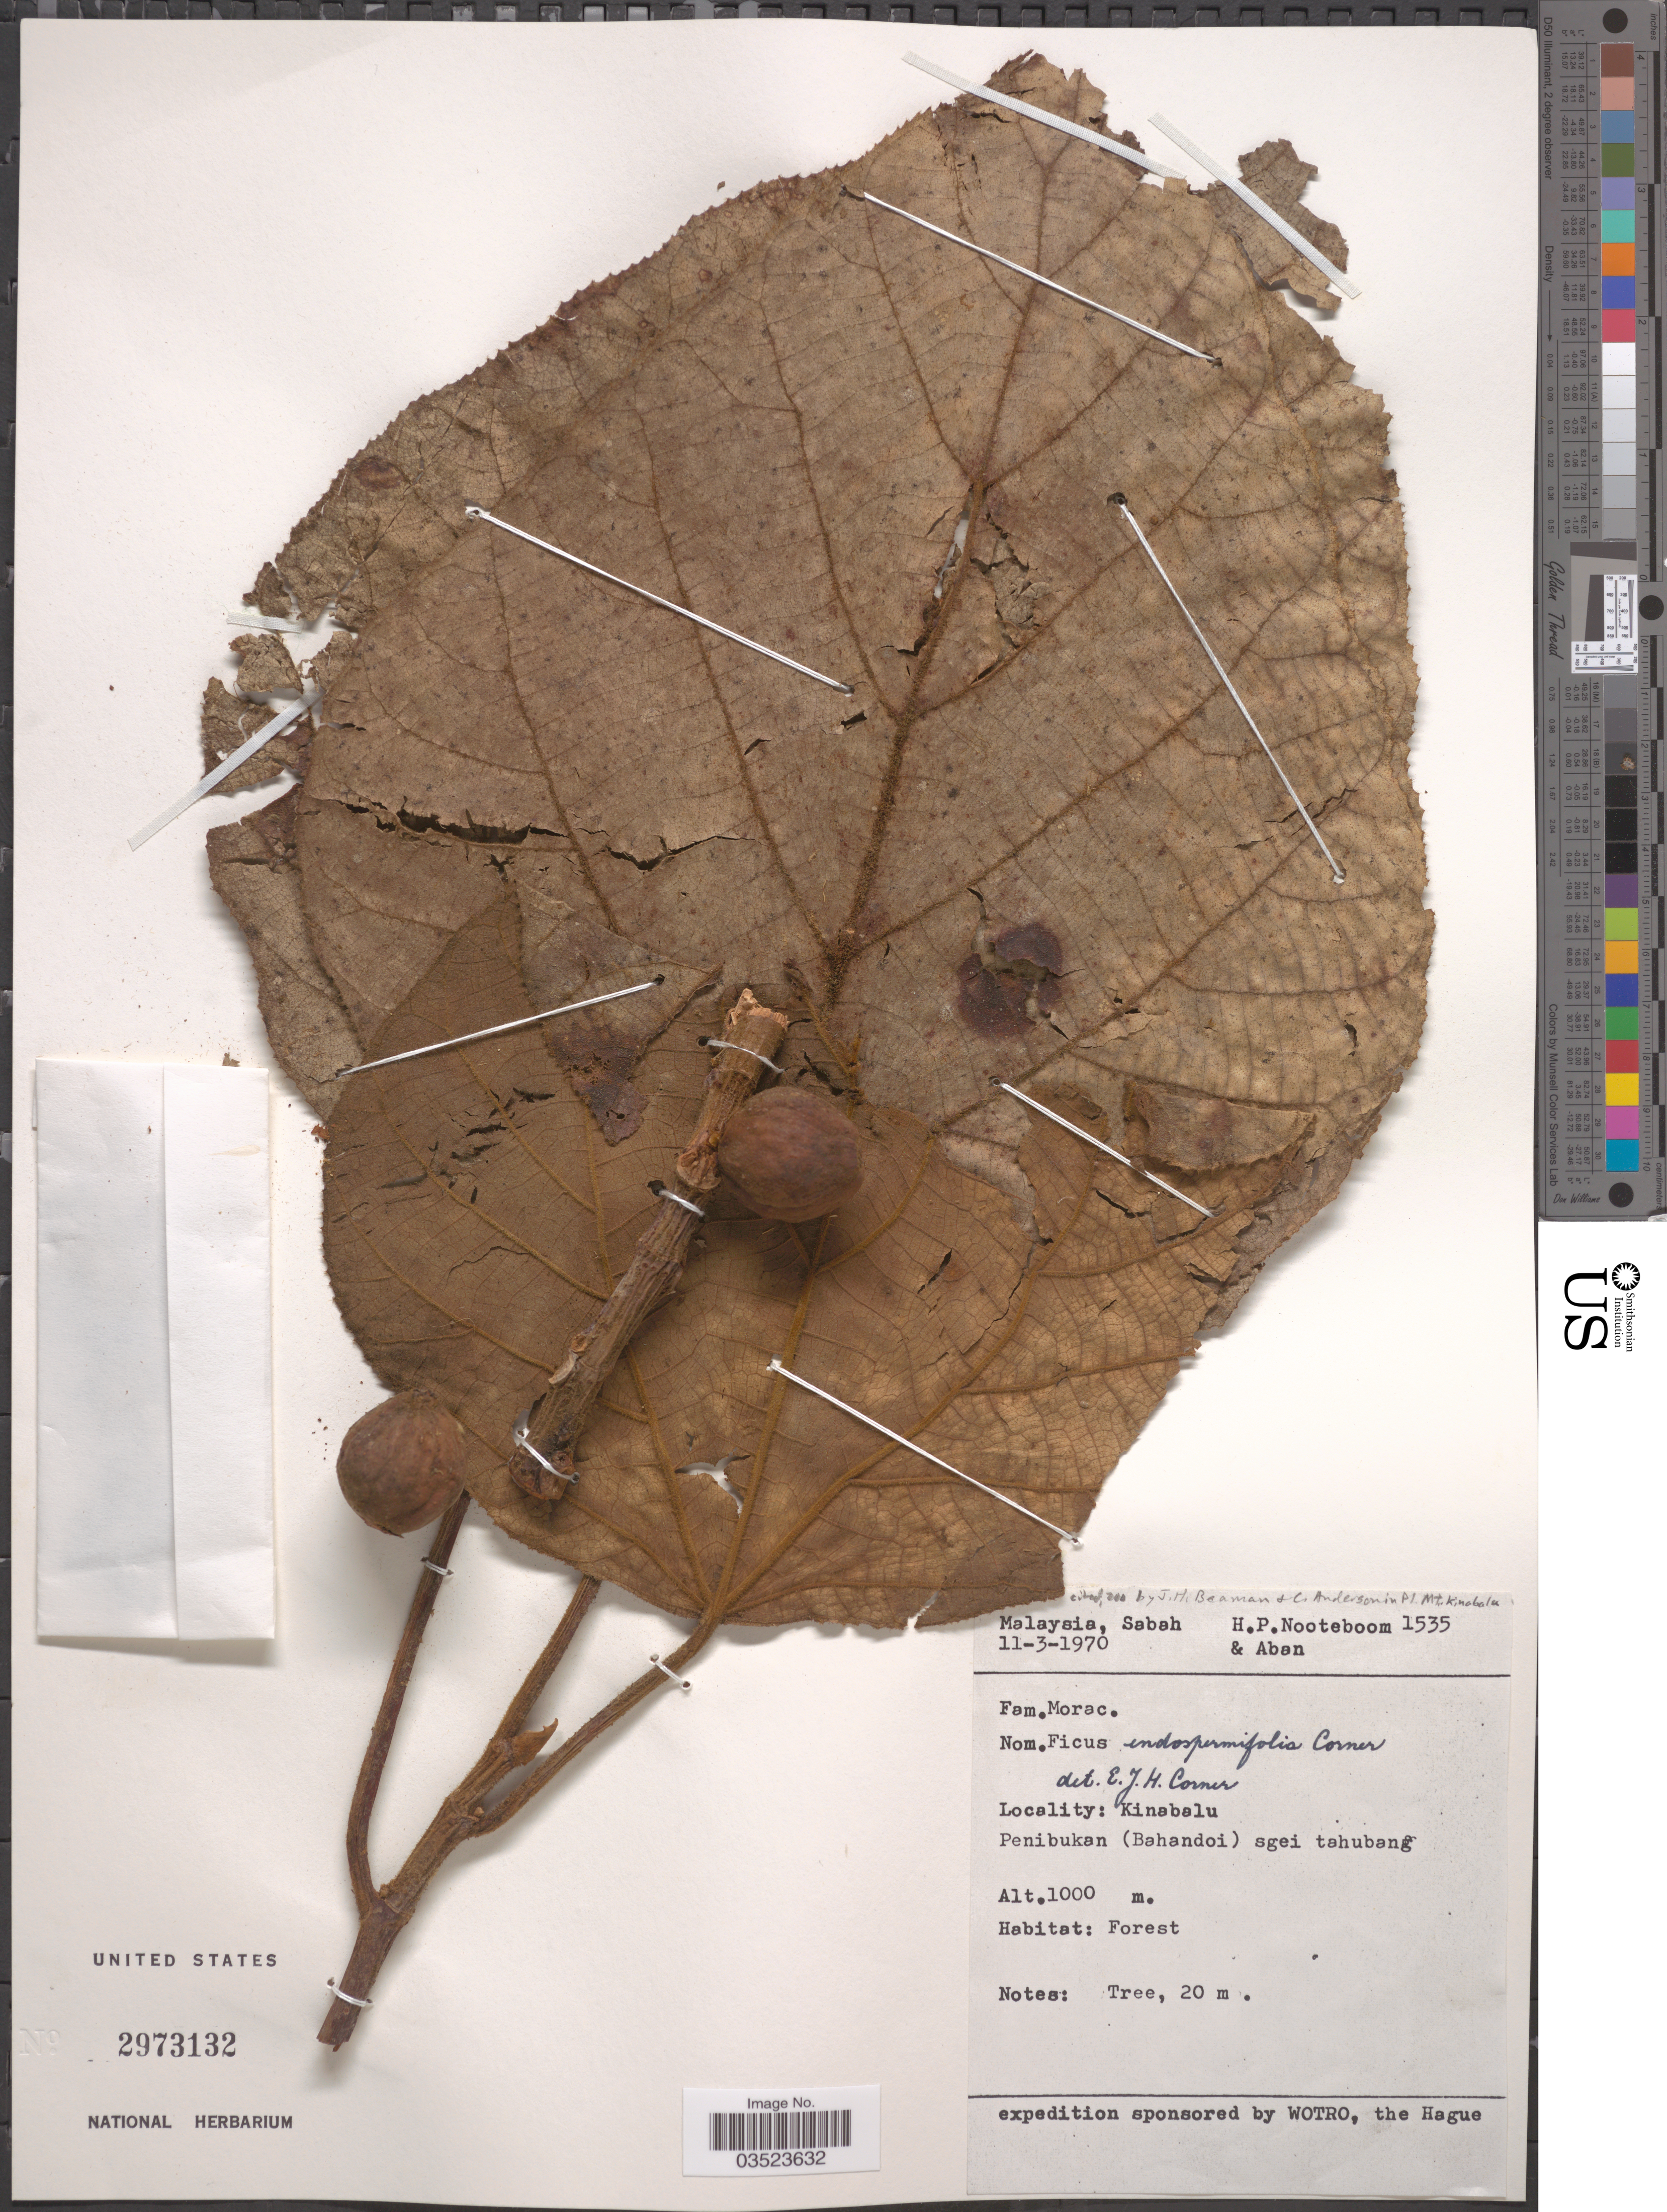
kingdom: Plantae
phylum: Tracheophyta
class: Magnoliopsida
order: Rosales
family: Moraceae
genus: Ficus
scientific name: Ficus endospermifolia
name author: Corner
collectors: H. P. Nooteboom & -- Aben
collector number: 1535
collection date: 1970-03-11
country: Malaysia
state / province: Sabah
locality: Kinabalu. Penibukan (Bahandoi) sgei Tahubang.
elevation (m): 1000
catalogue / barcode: US 2973132